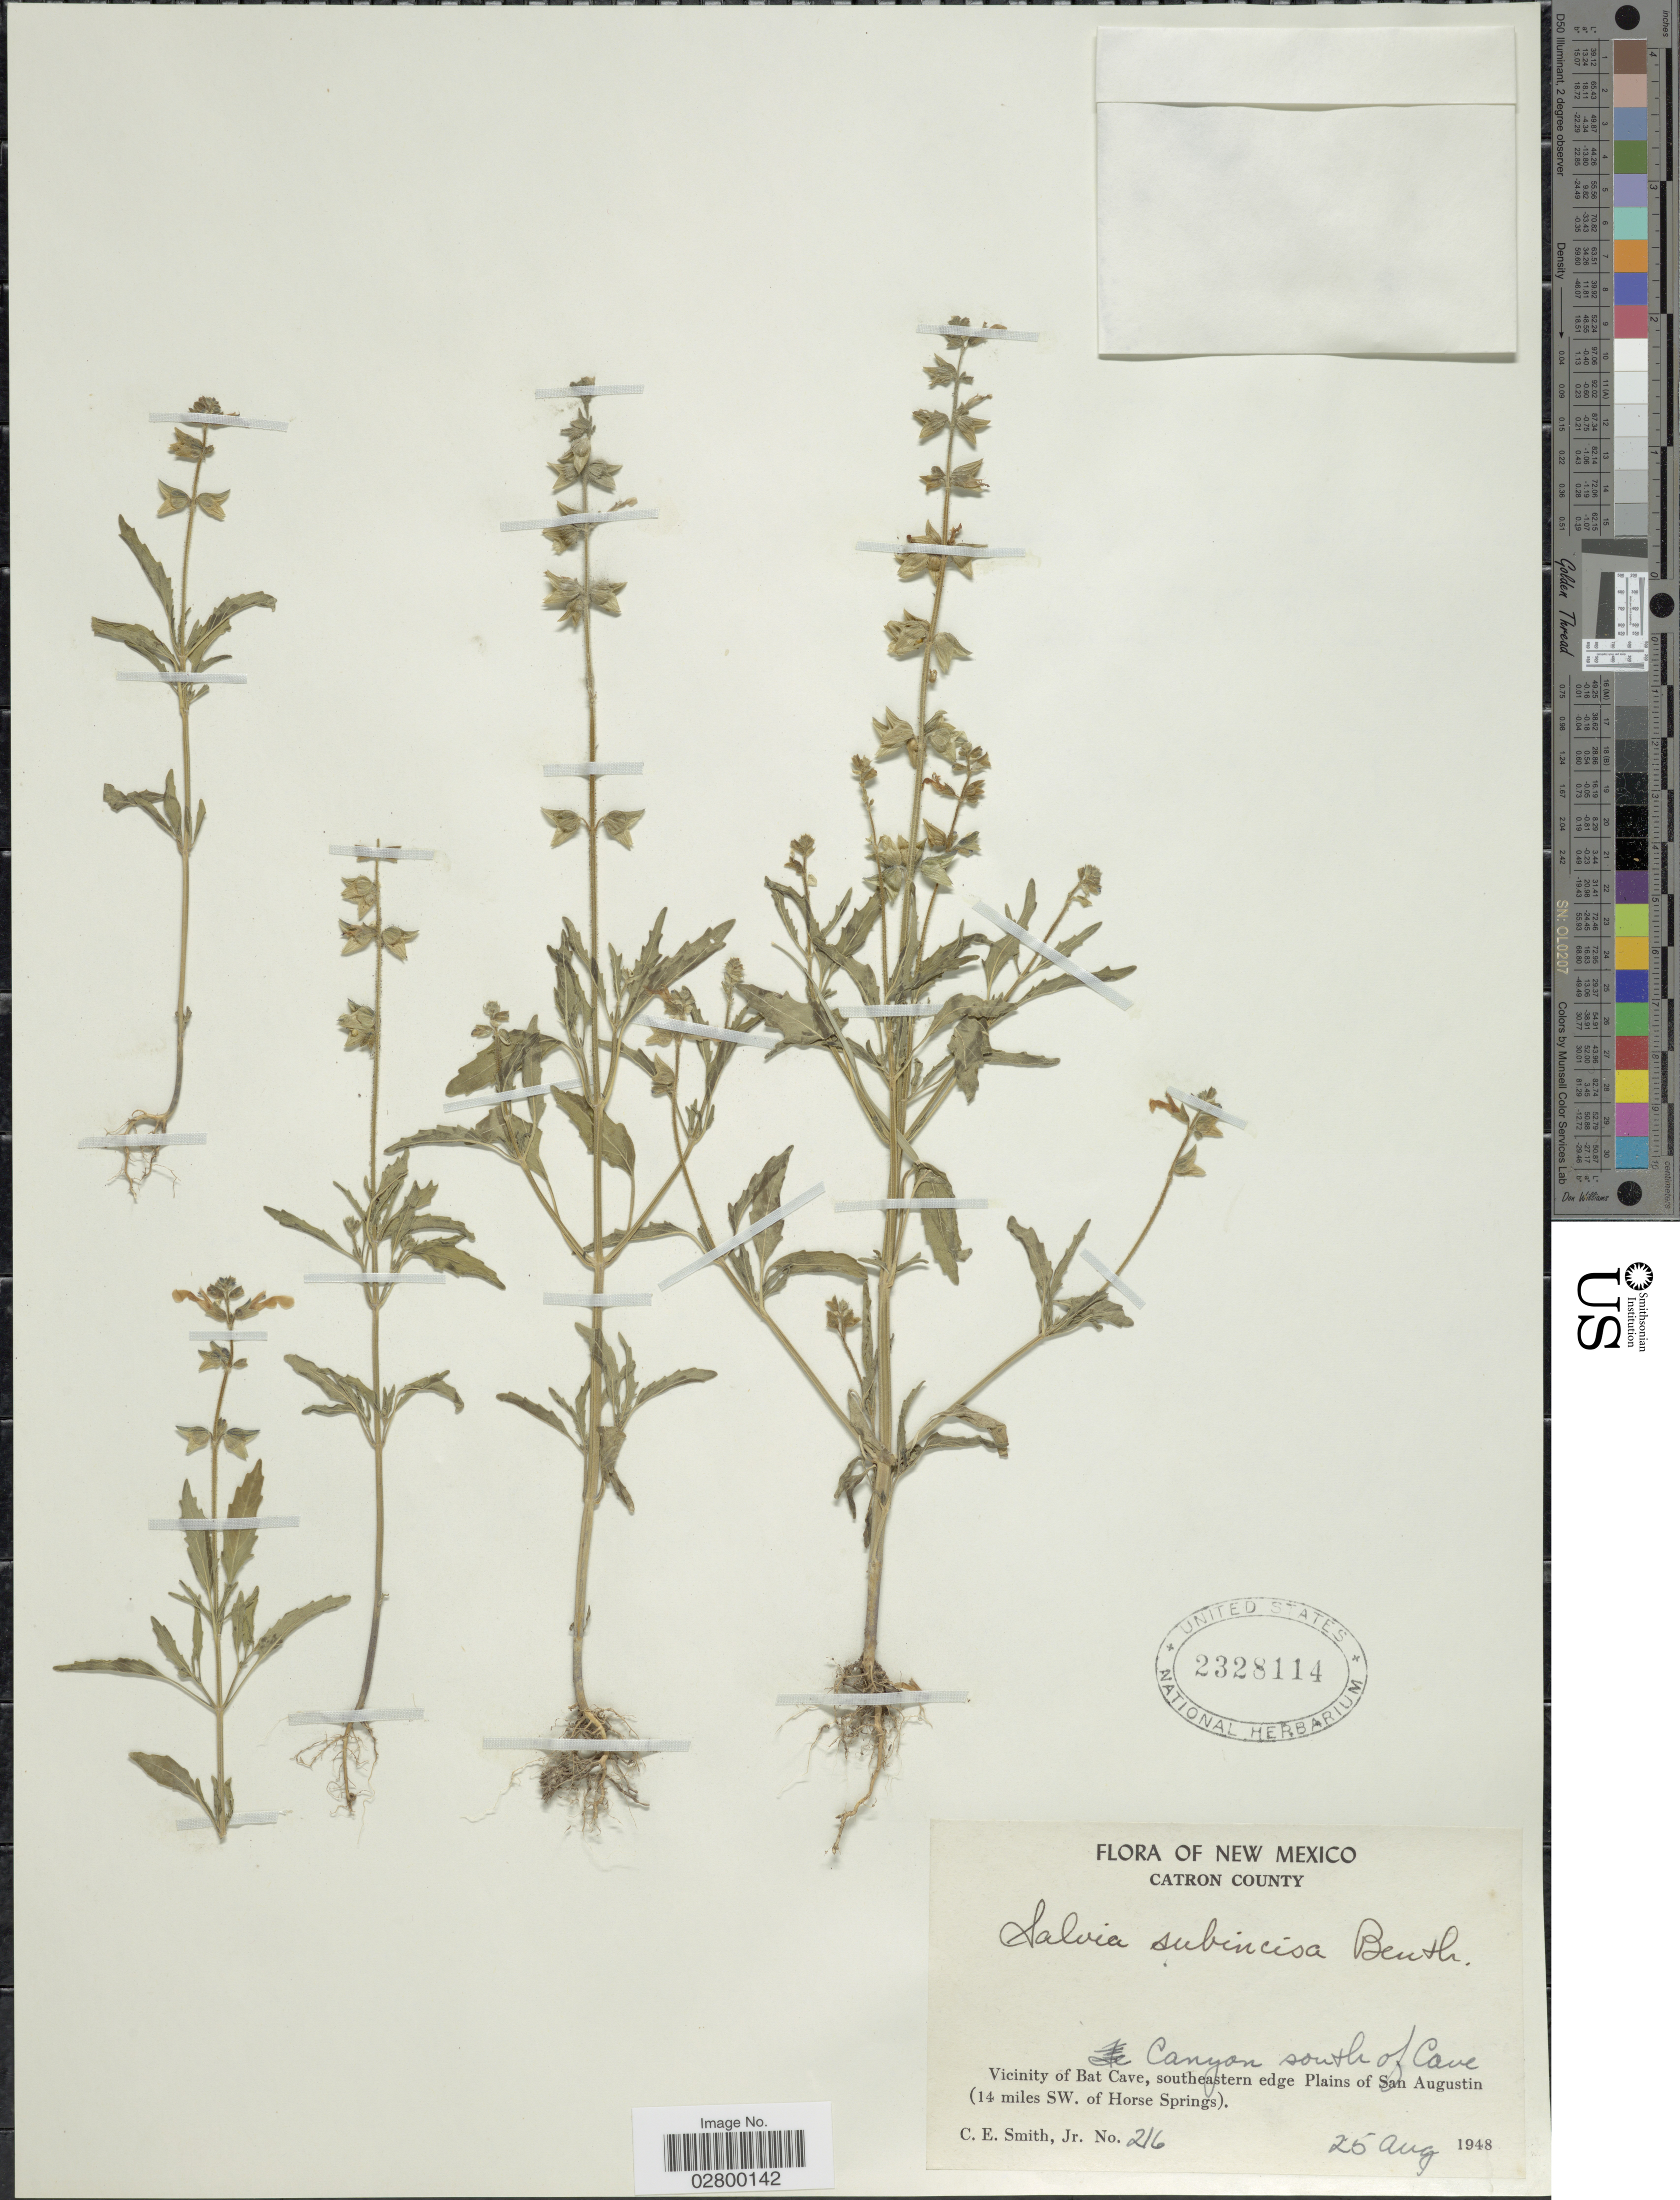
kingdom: Plantae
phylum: Tracheophyta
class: Magnoliopsida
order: Lamiales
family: Lamiaceae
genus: Salvia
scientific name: Salvia subincisa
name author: Benth.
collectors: C. E. Smith Jr.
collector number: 216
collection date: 1948-08-25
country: United States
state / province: New Mexico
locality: Catron County, Canyon south of Cave, Vicinity of Bat Cave, southeastern edge Plains of San Augustin (14 miles SW. of Horse Springs).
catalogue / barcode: US 2328114